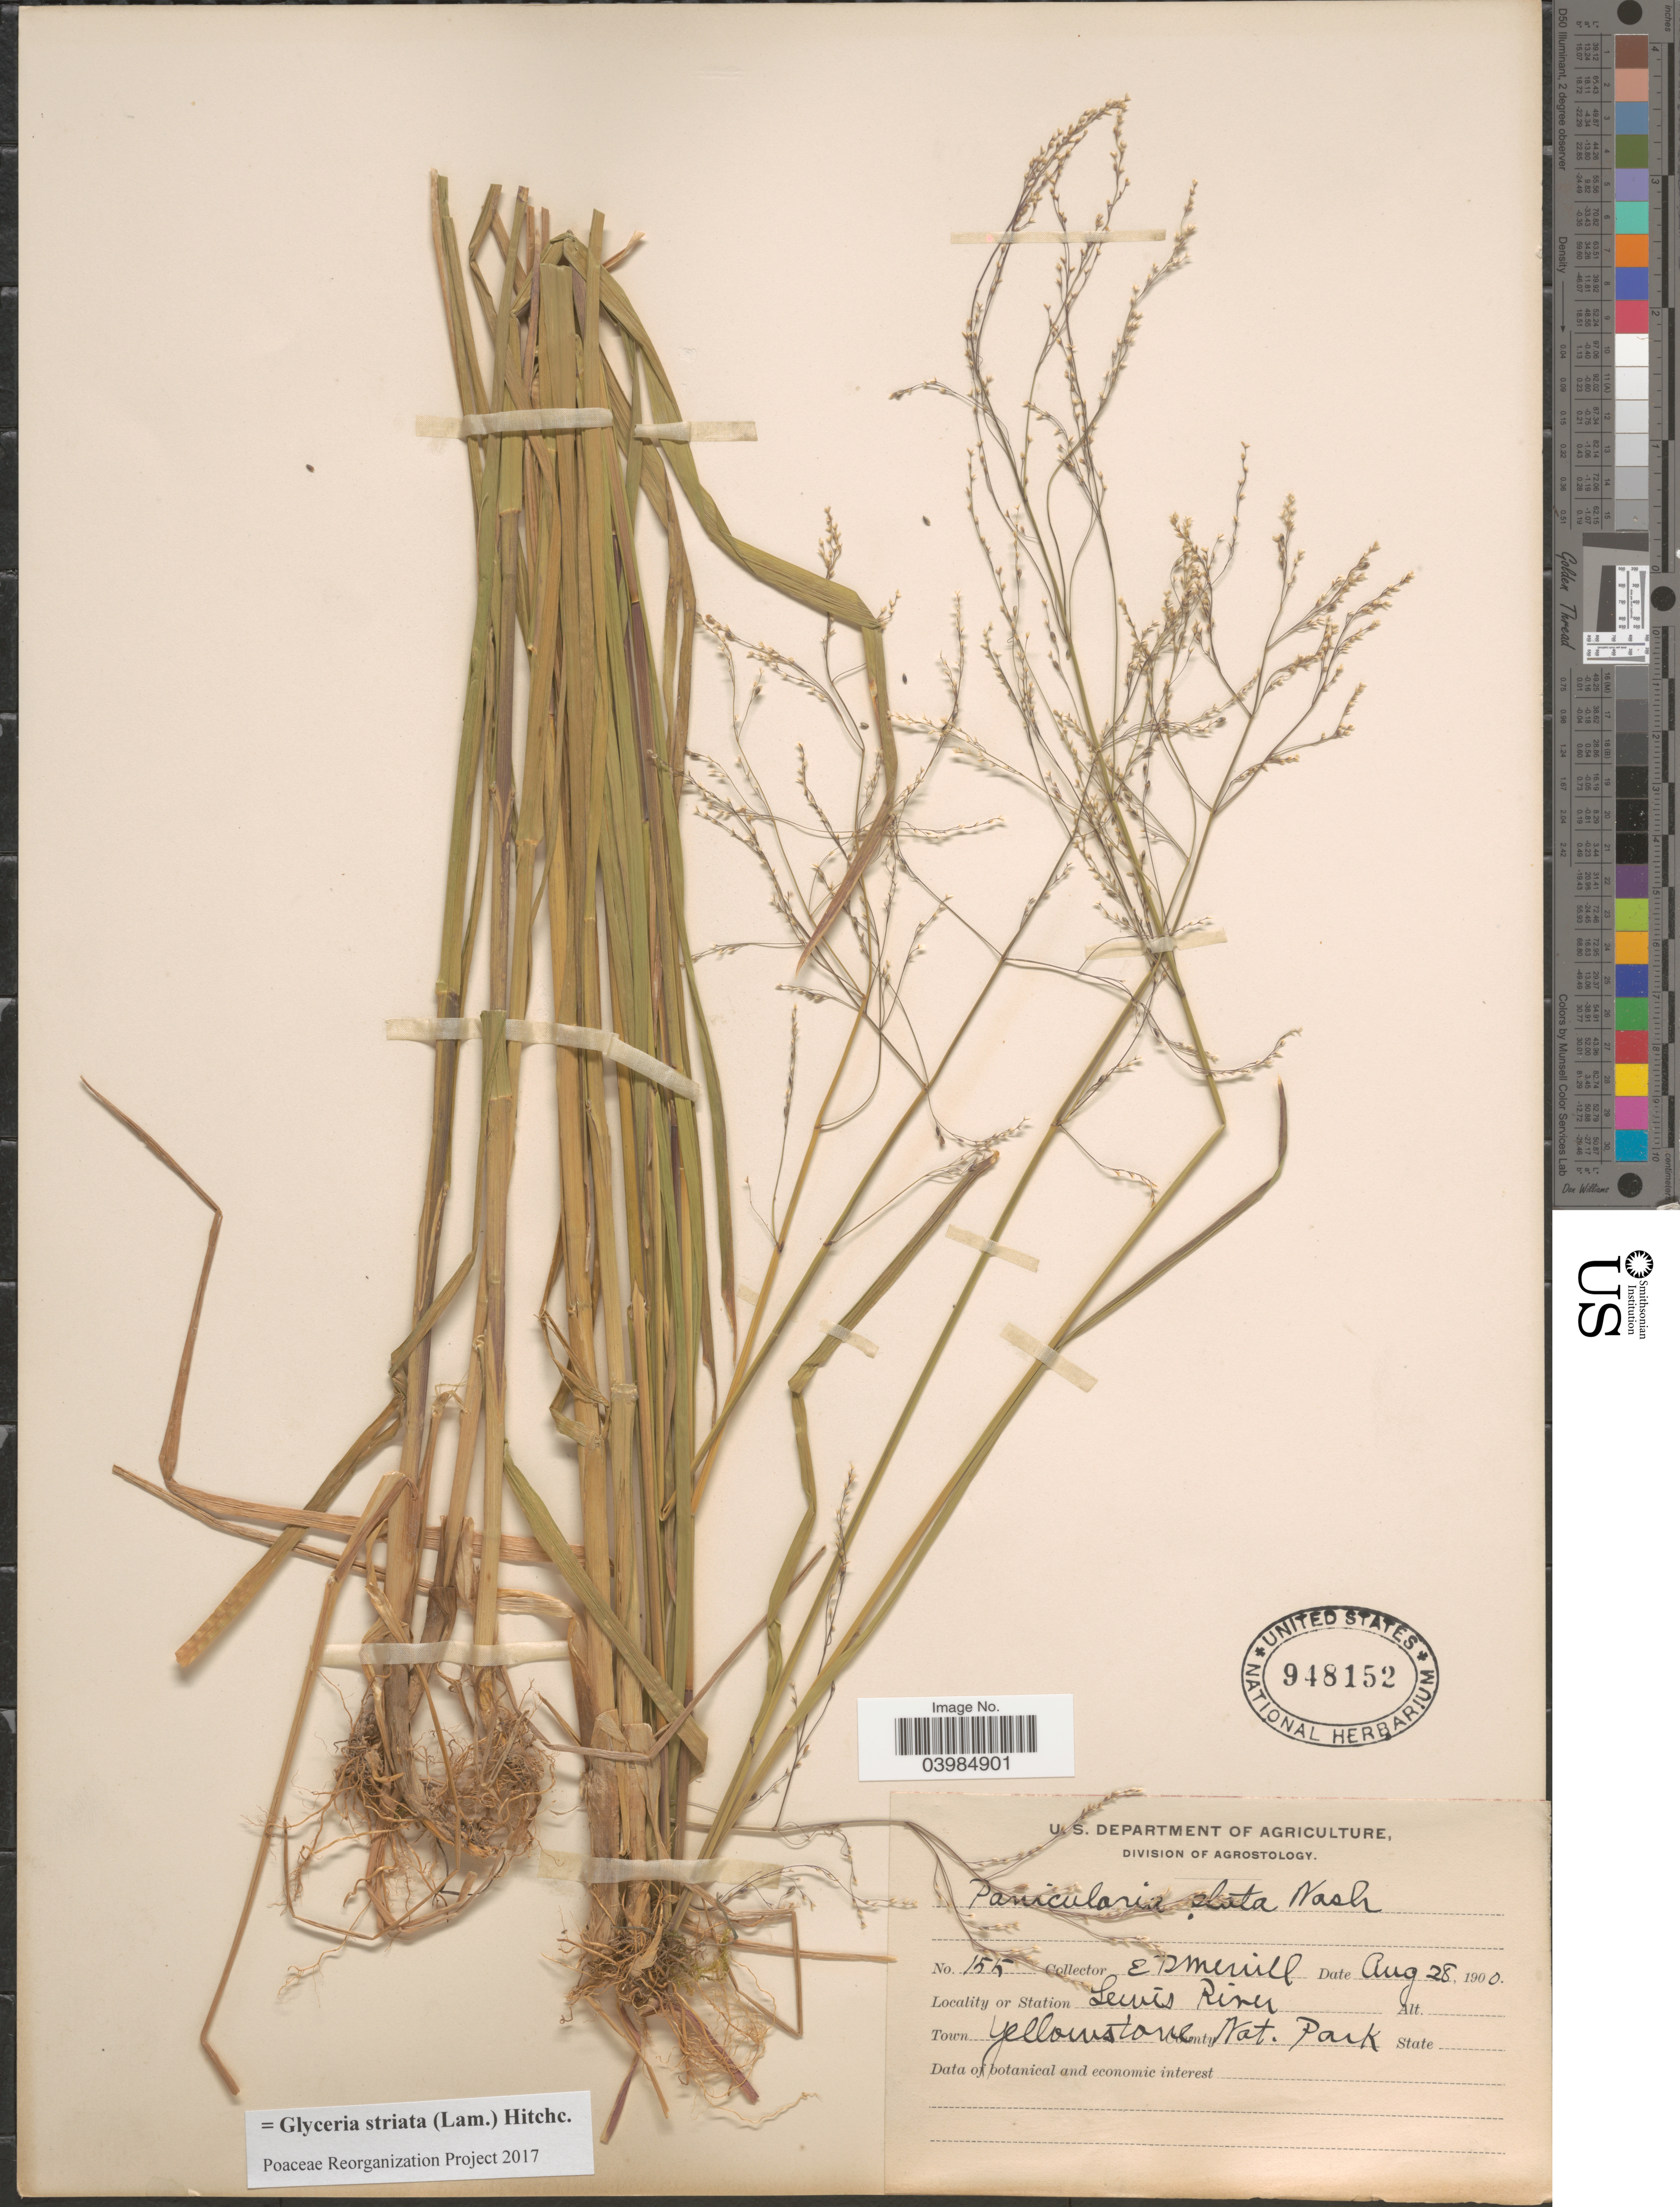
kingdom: Plantae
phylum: Tracheophyta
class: Liliopsida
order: Poales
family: Poaceae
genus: Glyceria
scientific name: Glyceria striata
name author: (Lam.) Hitchc.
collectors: E. D. Merrill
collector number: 155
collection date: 1900-08-28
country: United States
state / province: Wyoming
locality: Lewis River. Town Yellowstone Nat. Park.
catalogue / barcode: US 948152